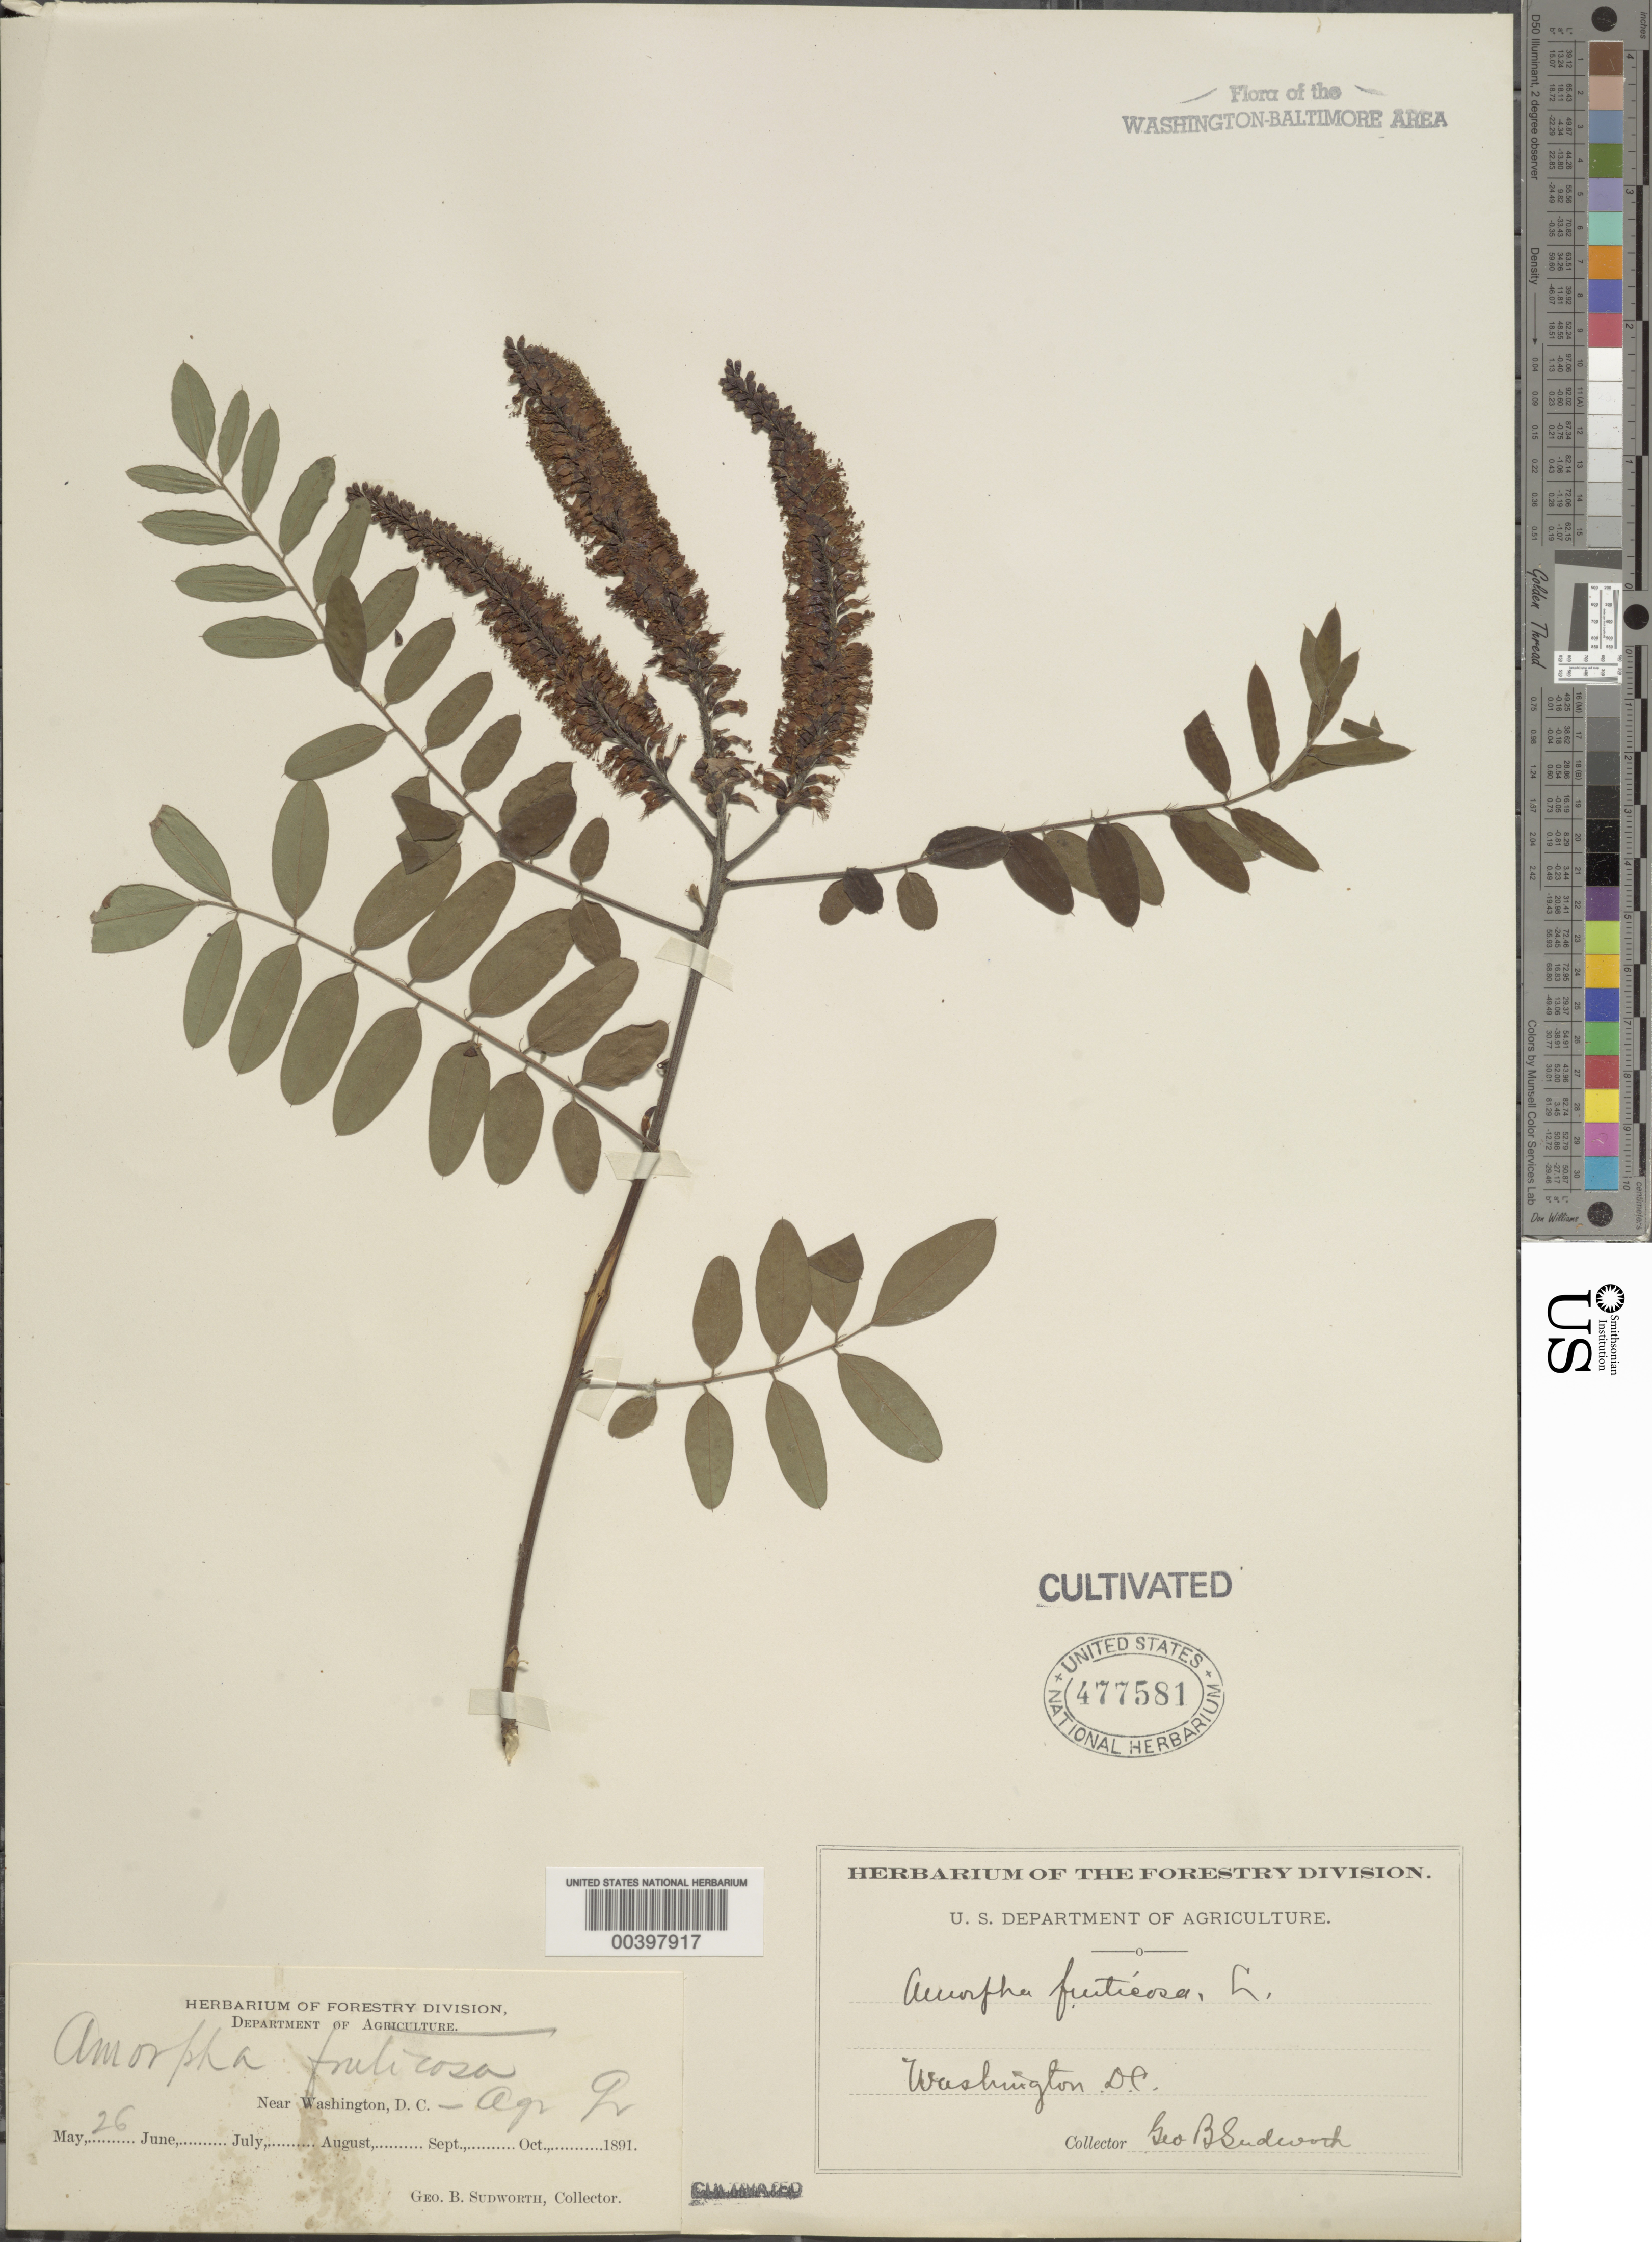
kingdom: Plantae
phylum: Tracheophyta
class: Magnoliopsida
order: Fabales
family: Fabaceae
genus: Amorpha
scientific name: Amorpha fruticosa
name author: L.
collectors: G. B. Sudworth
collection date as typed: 26 May 1891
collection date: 1891-05-26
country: United States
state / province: District of Columbia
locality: Washington DC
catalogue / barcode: US 477581